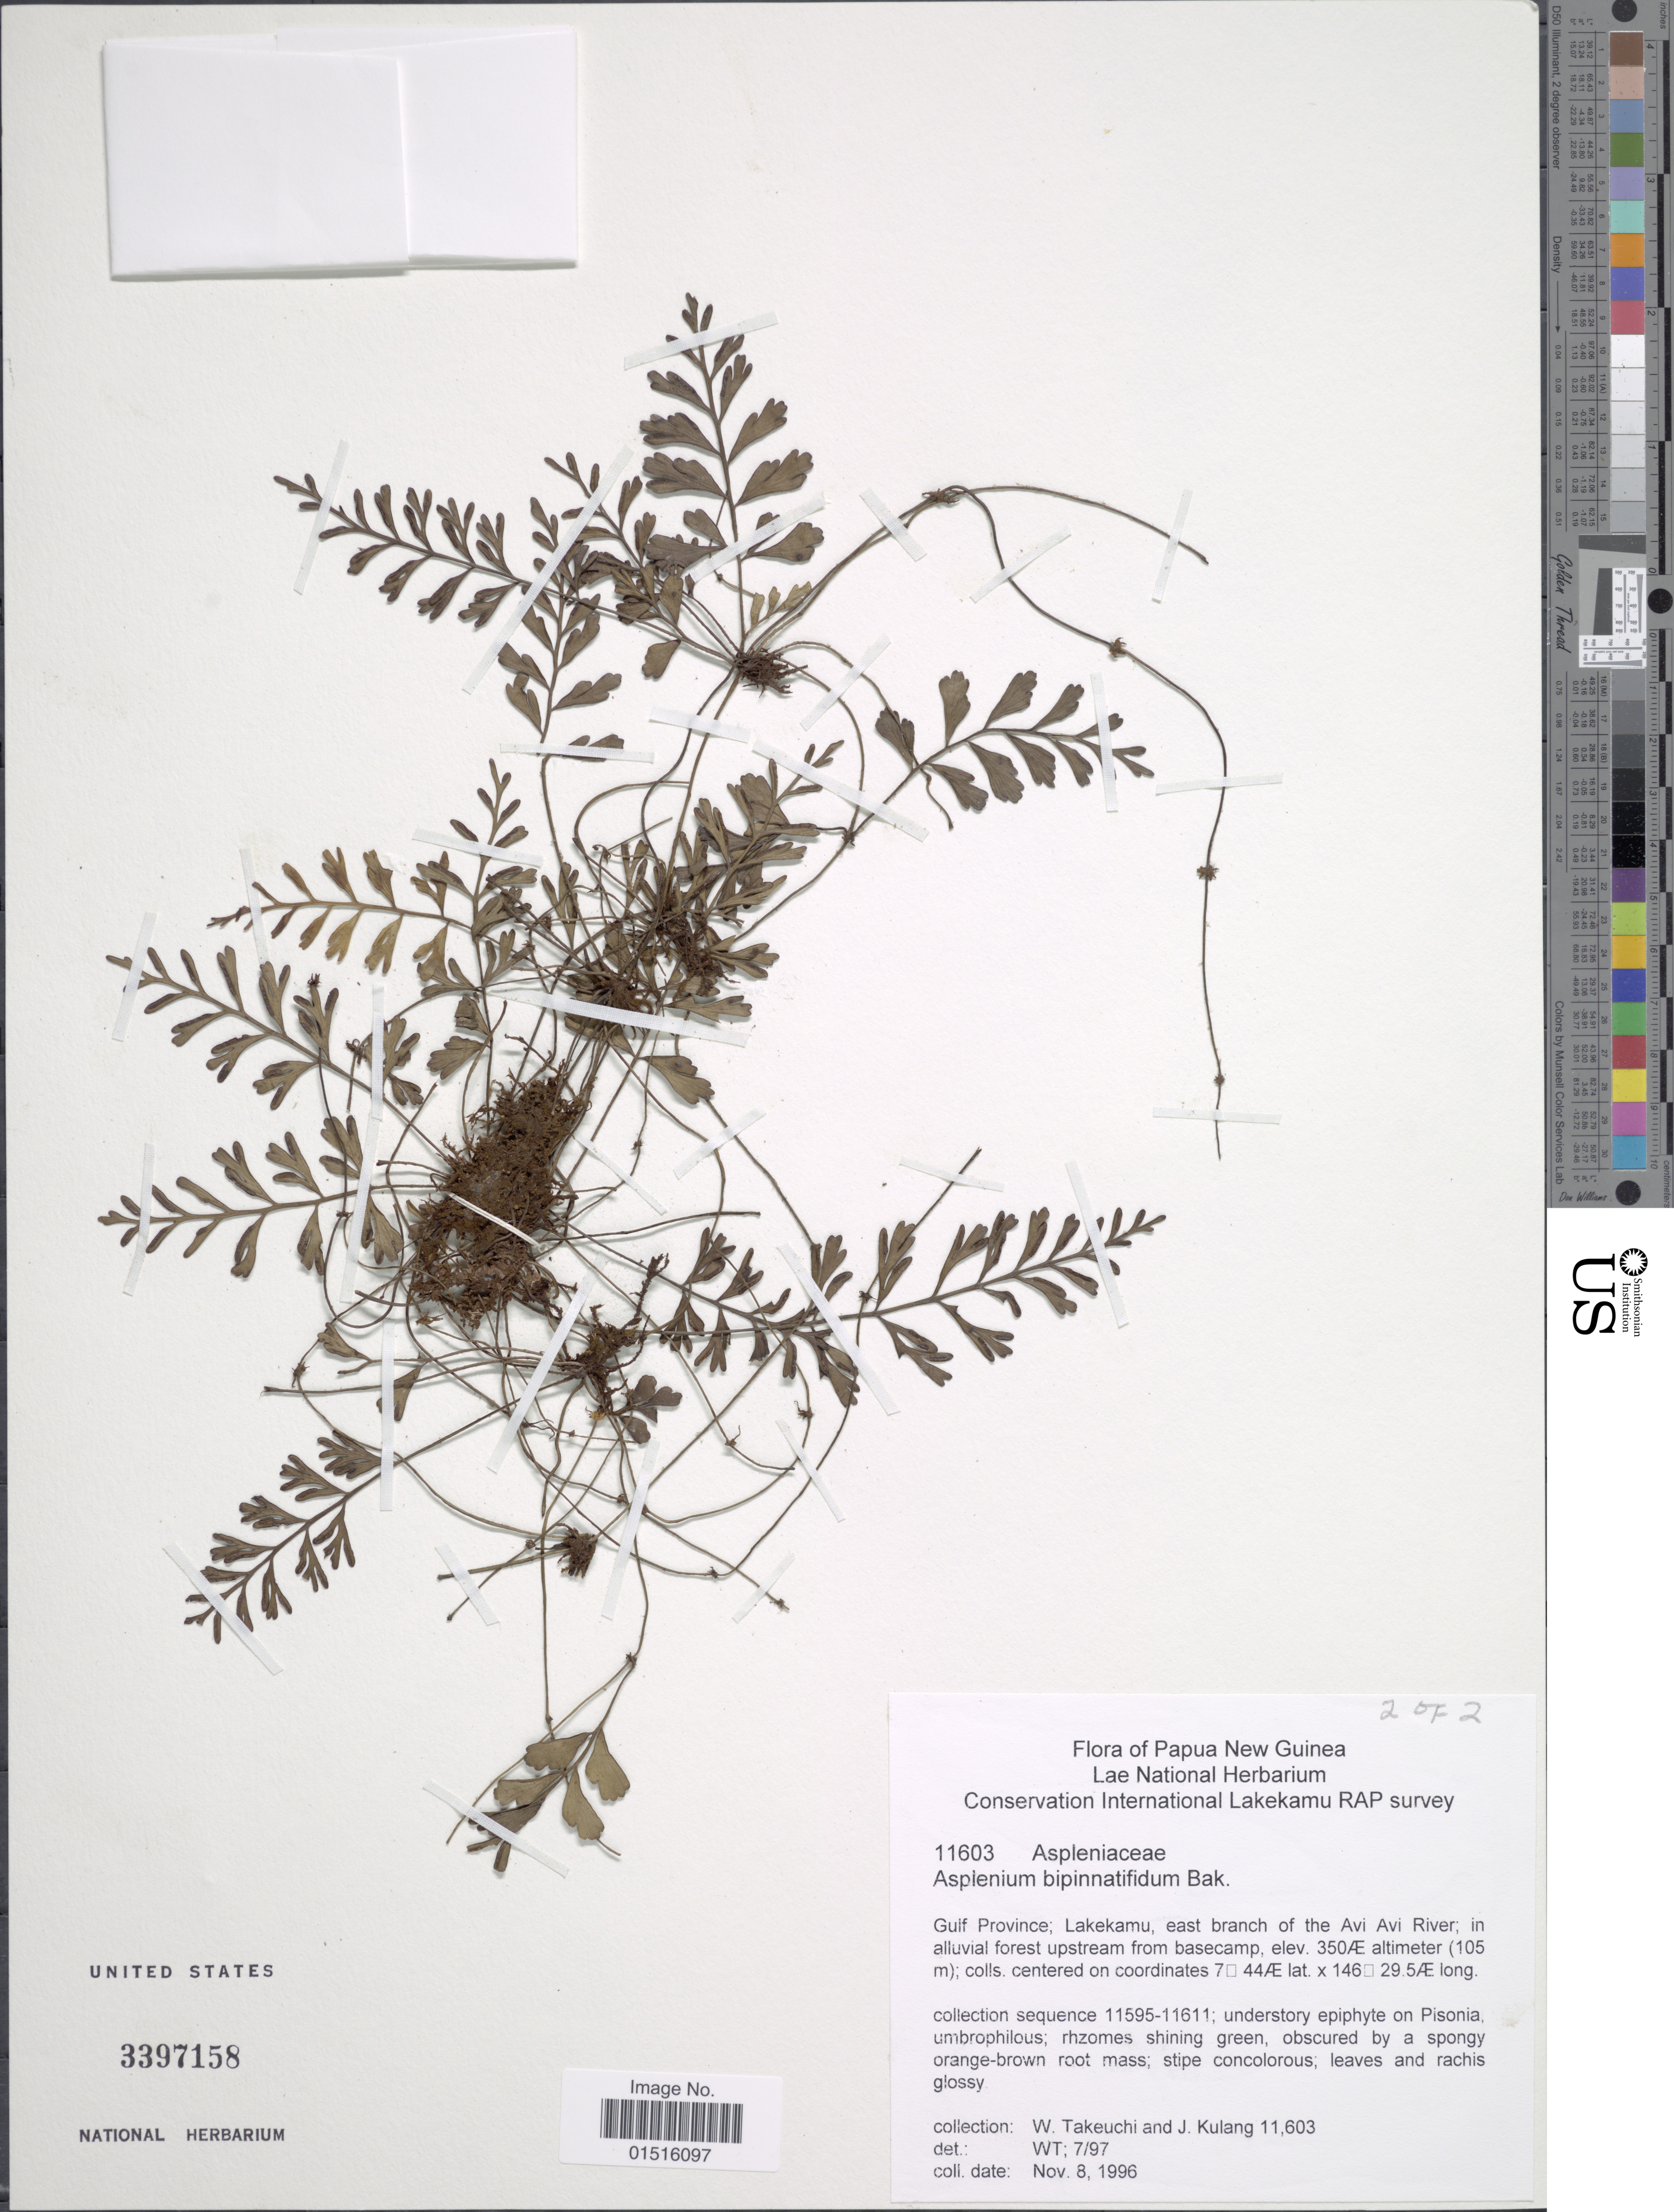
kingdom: Plantae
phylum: Tracheophyta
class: Polypodiopsida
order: Polypodiales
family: Aspleniaceae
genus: Asplenium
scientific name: Asplenium bipinnatifidum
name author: Baker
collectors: W. Takeuchi & J. Kulang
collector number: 11603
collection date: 1996-11-08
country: Papua New Guinea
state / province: Gulf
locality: Lakekamu, east branch of the Avi Avi River, in alluvial forest upstream from basecamp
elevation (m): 105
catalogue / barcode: US 3397158